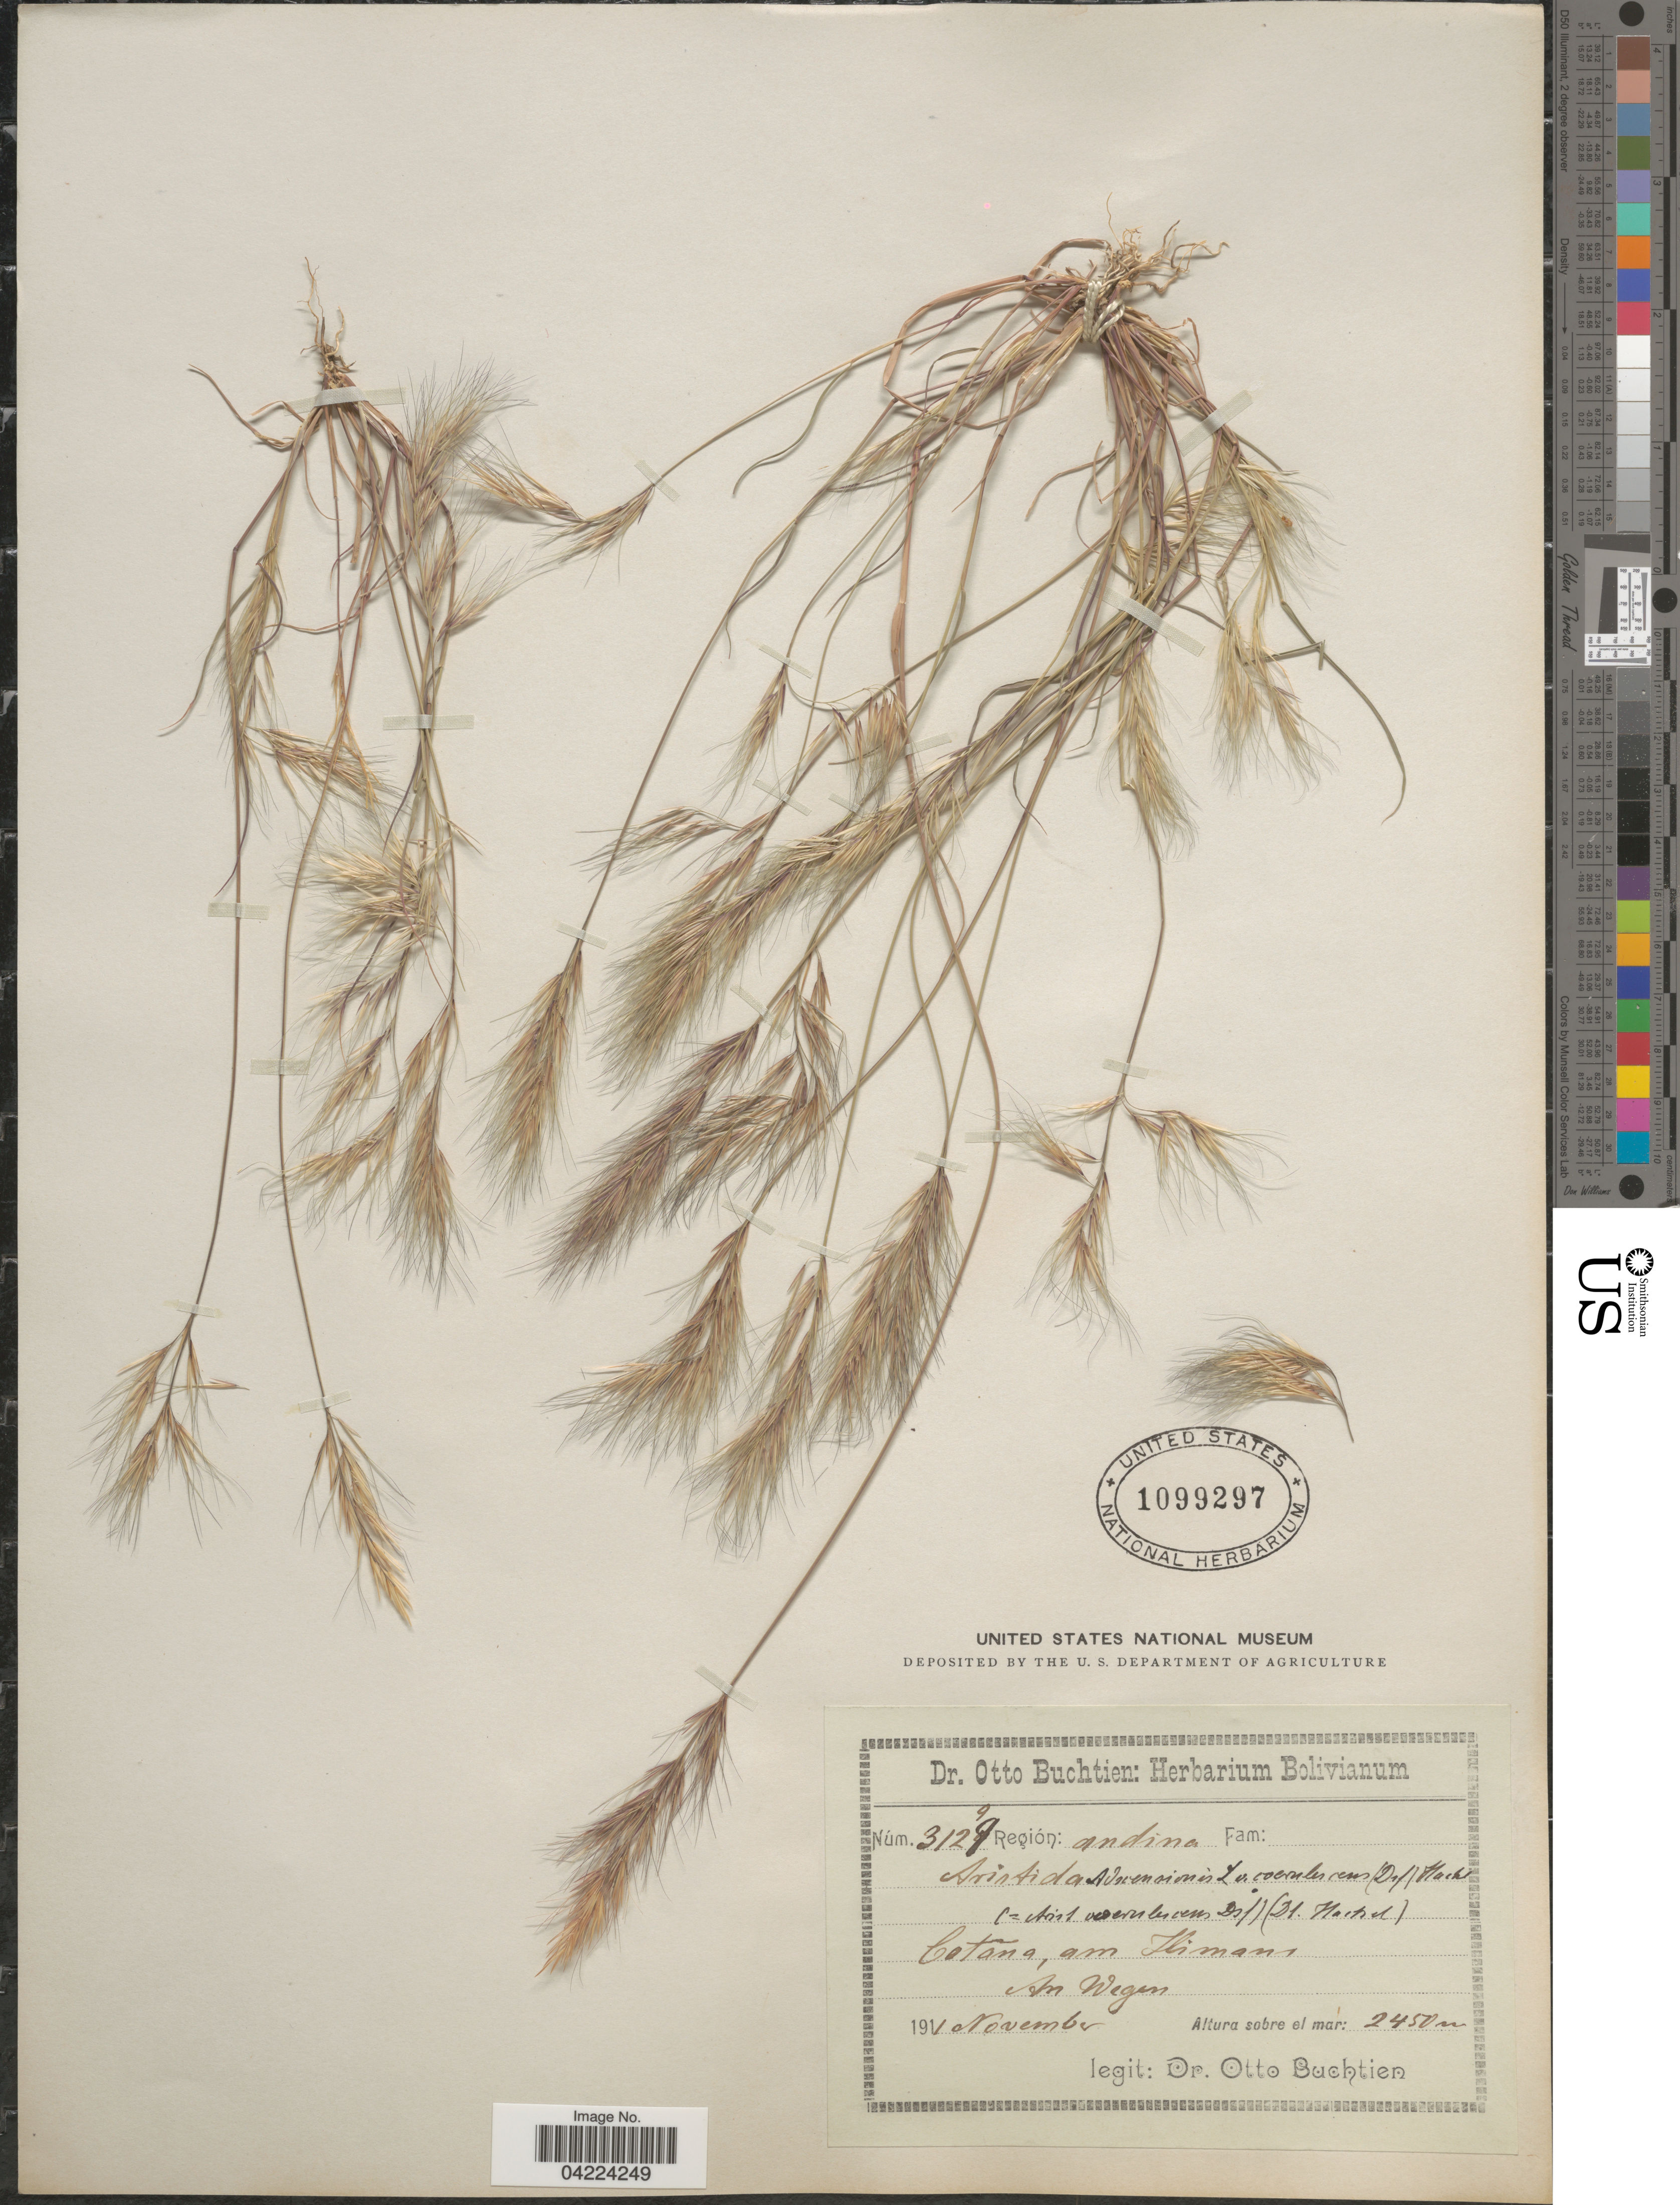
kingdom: Plantae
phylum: Tracheophyta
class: Liliopsida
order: Poales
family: Poaceae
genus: Aristida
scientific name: Aristida adscensionis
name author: L.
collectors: O. Buchtien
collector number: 3129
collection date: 1911-11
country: Bolivia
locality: Región: andina. Cataña, am Ilimani. An Wegen.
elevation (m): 2450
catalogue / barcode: US 1099297